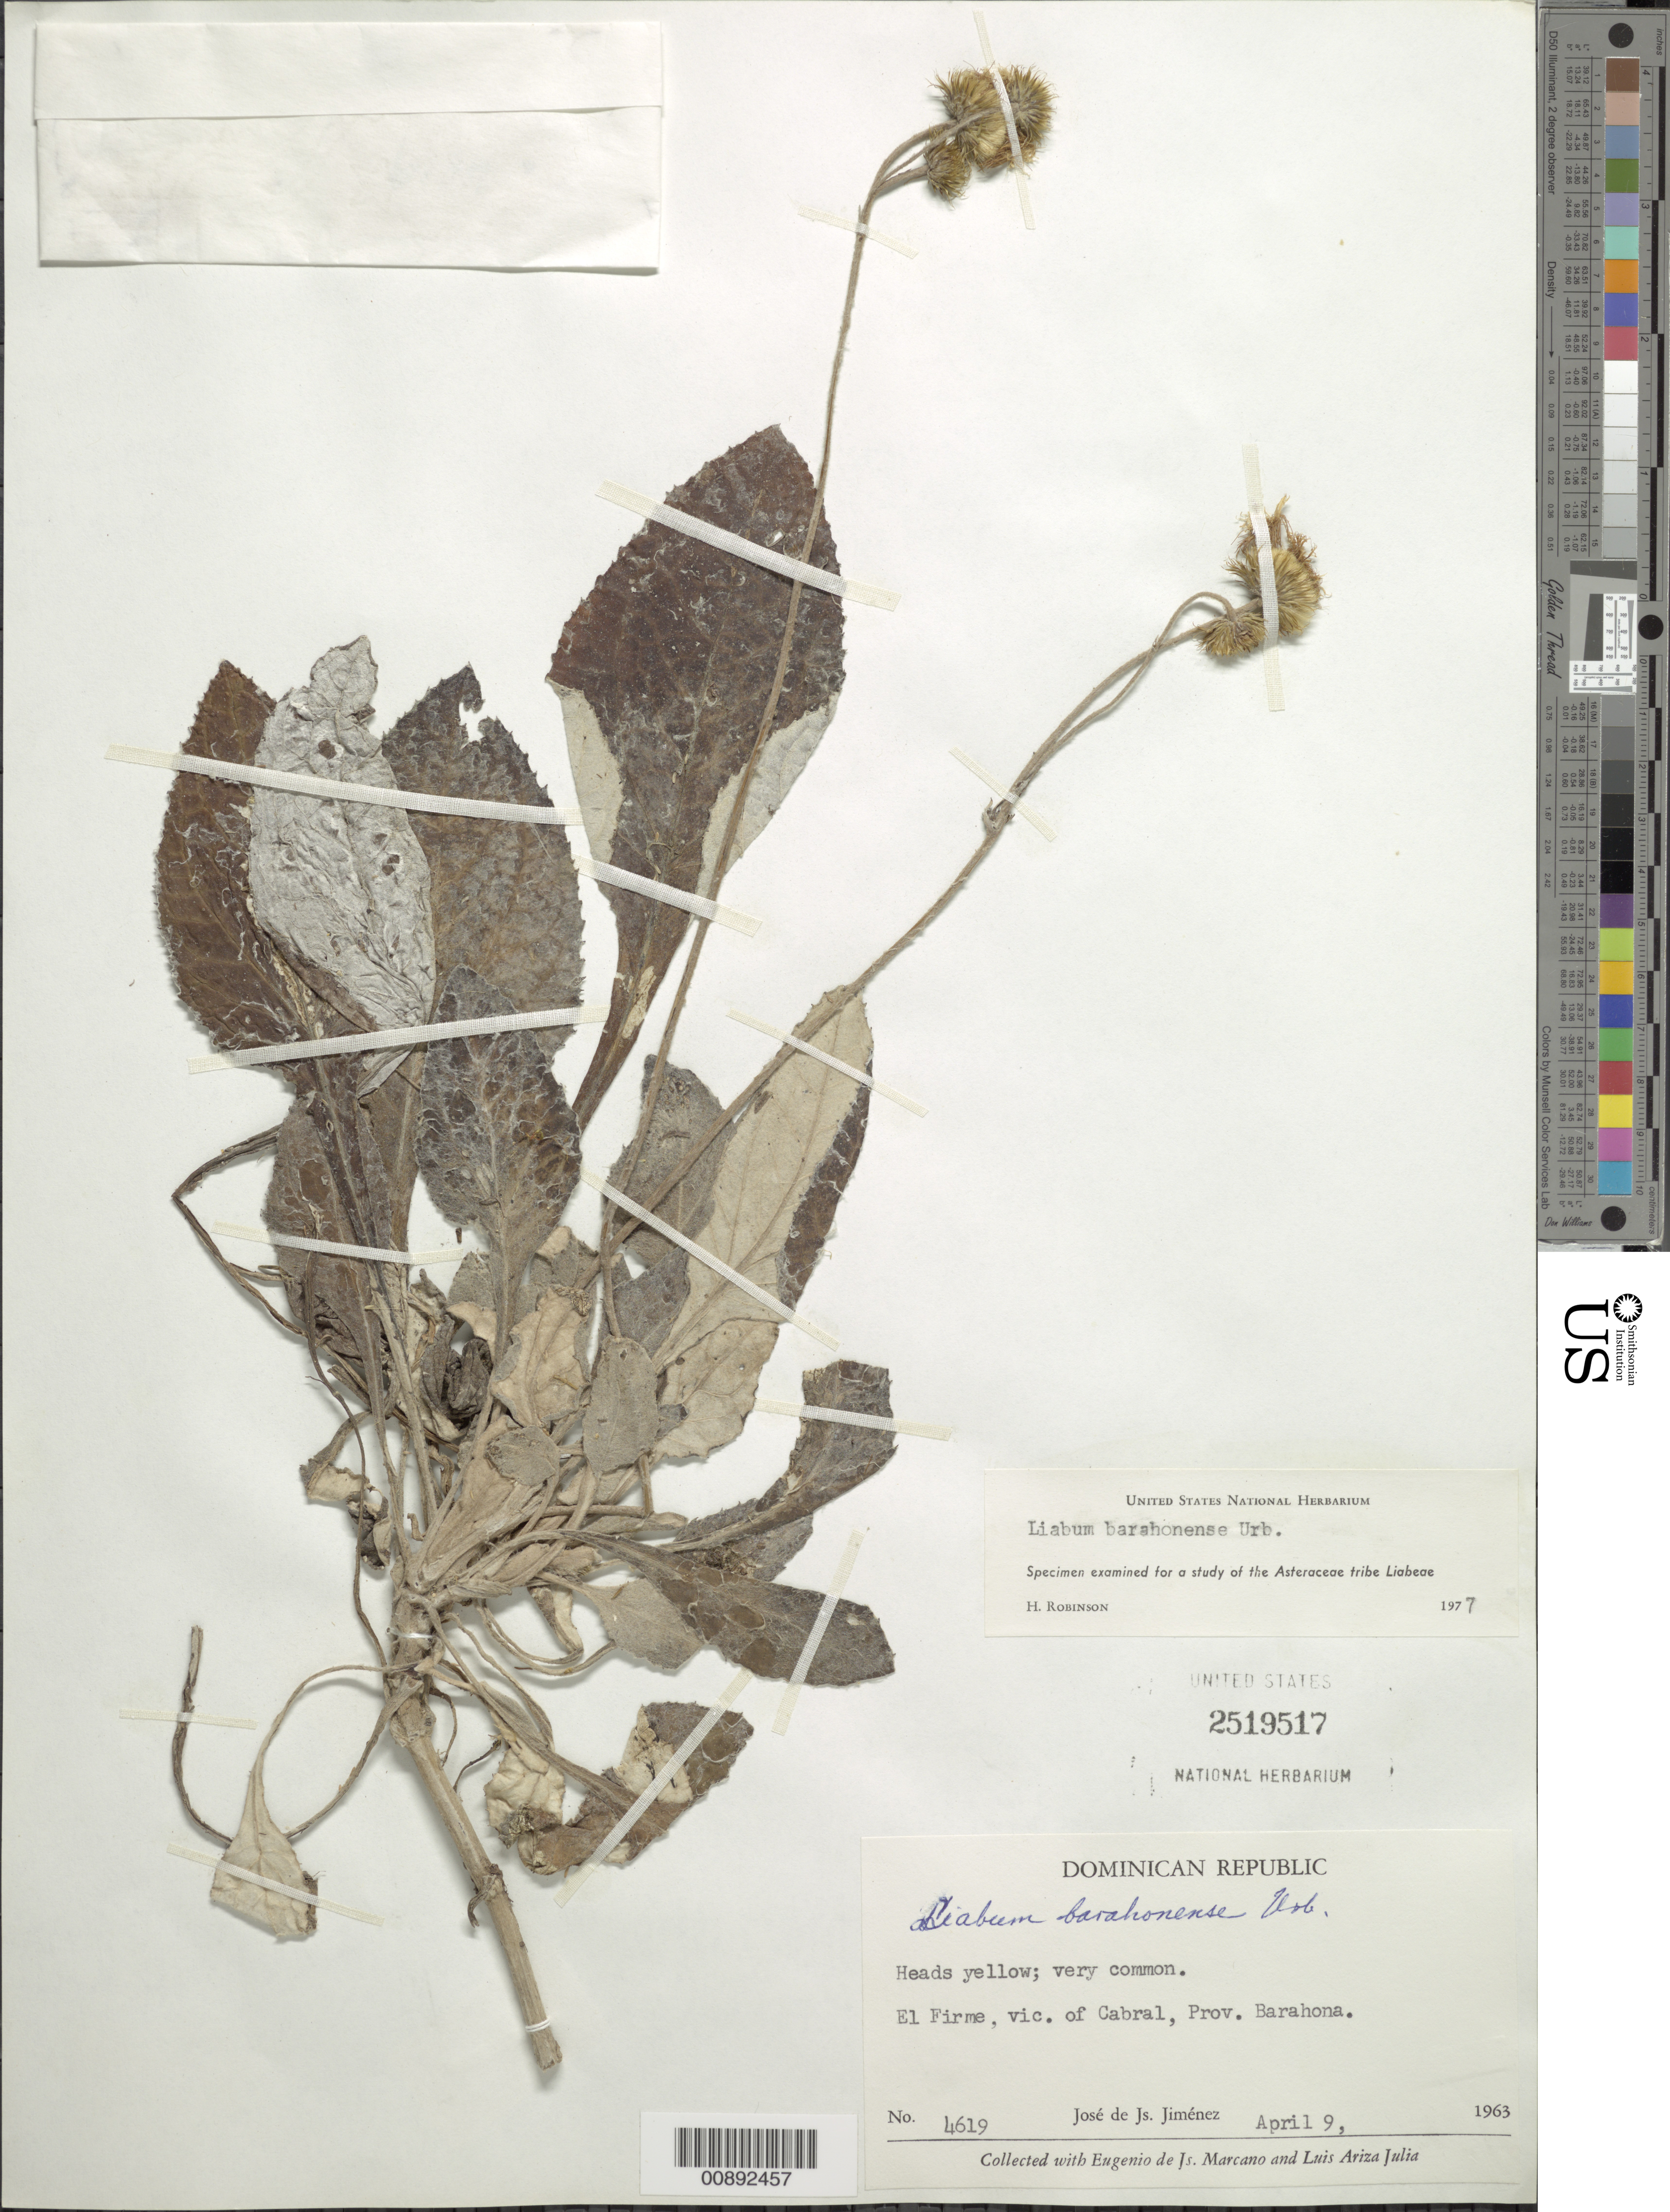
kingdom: Plantae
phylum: Tracheophyta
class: Magnoliopsida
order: Asterales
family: Asteraceae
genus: Liabum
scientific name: Liabum barahonense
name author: Urb.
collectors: J. J. Jiménez Almonte, E. J. Marcano F. & L. Ariza-Julia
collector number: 4619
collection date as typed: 9 April 1963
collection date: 1963-04-09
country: Dominican Republic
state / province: Barahona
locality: El Firme, vic. of Cabral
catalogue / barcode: US 2519517